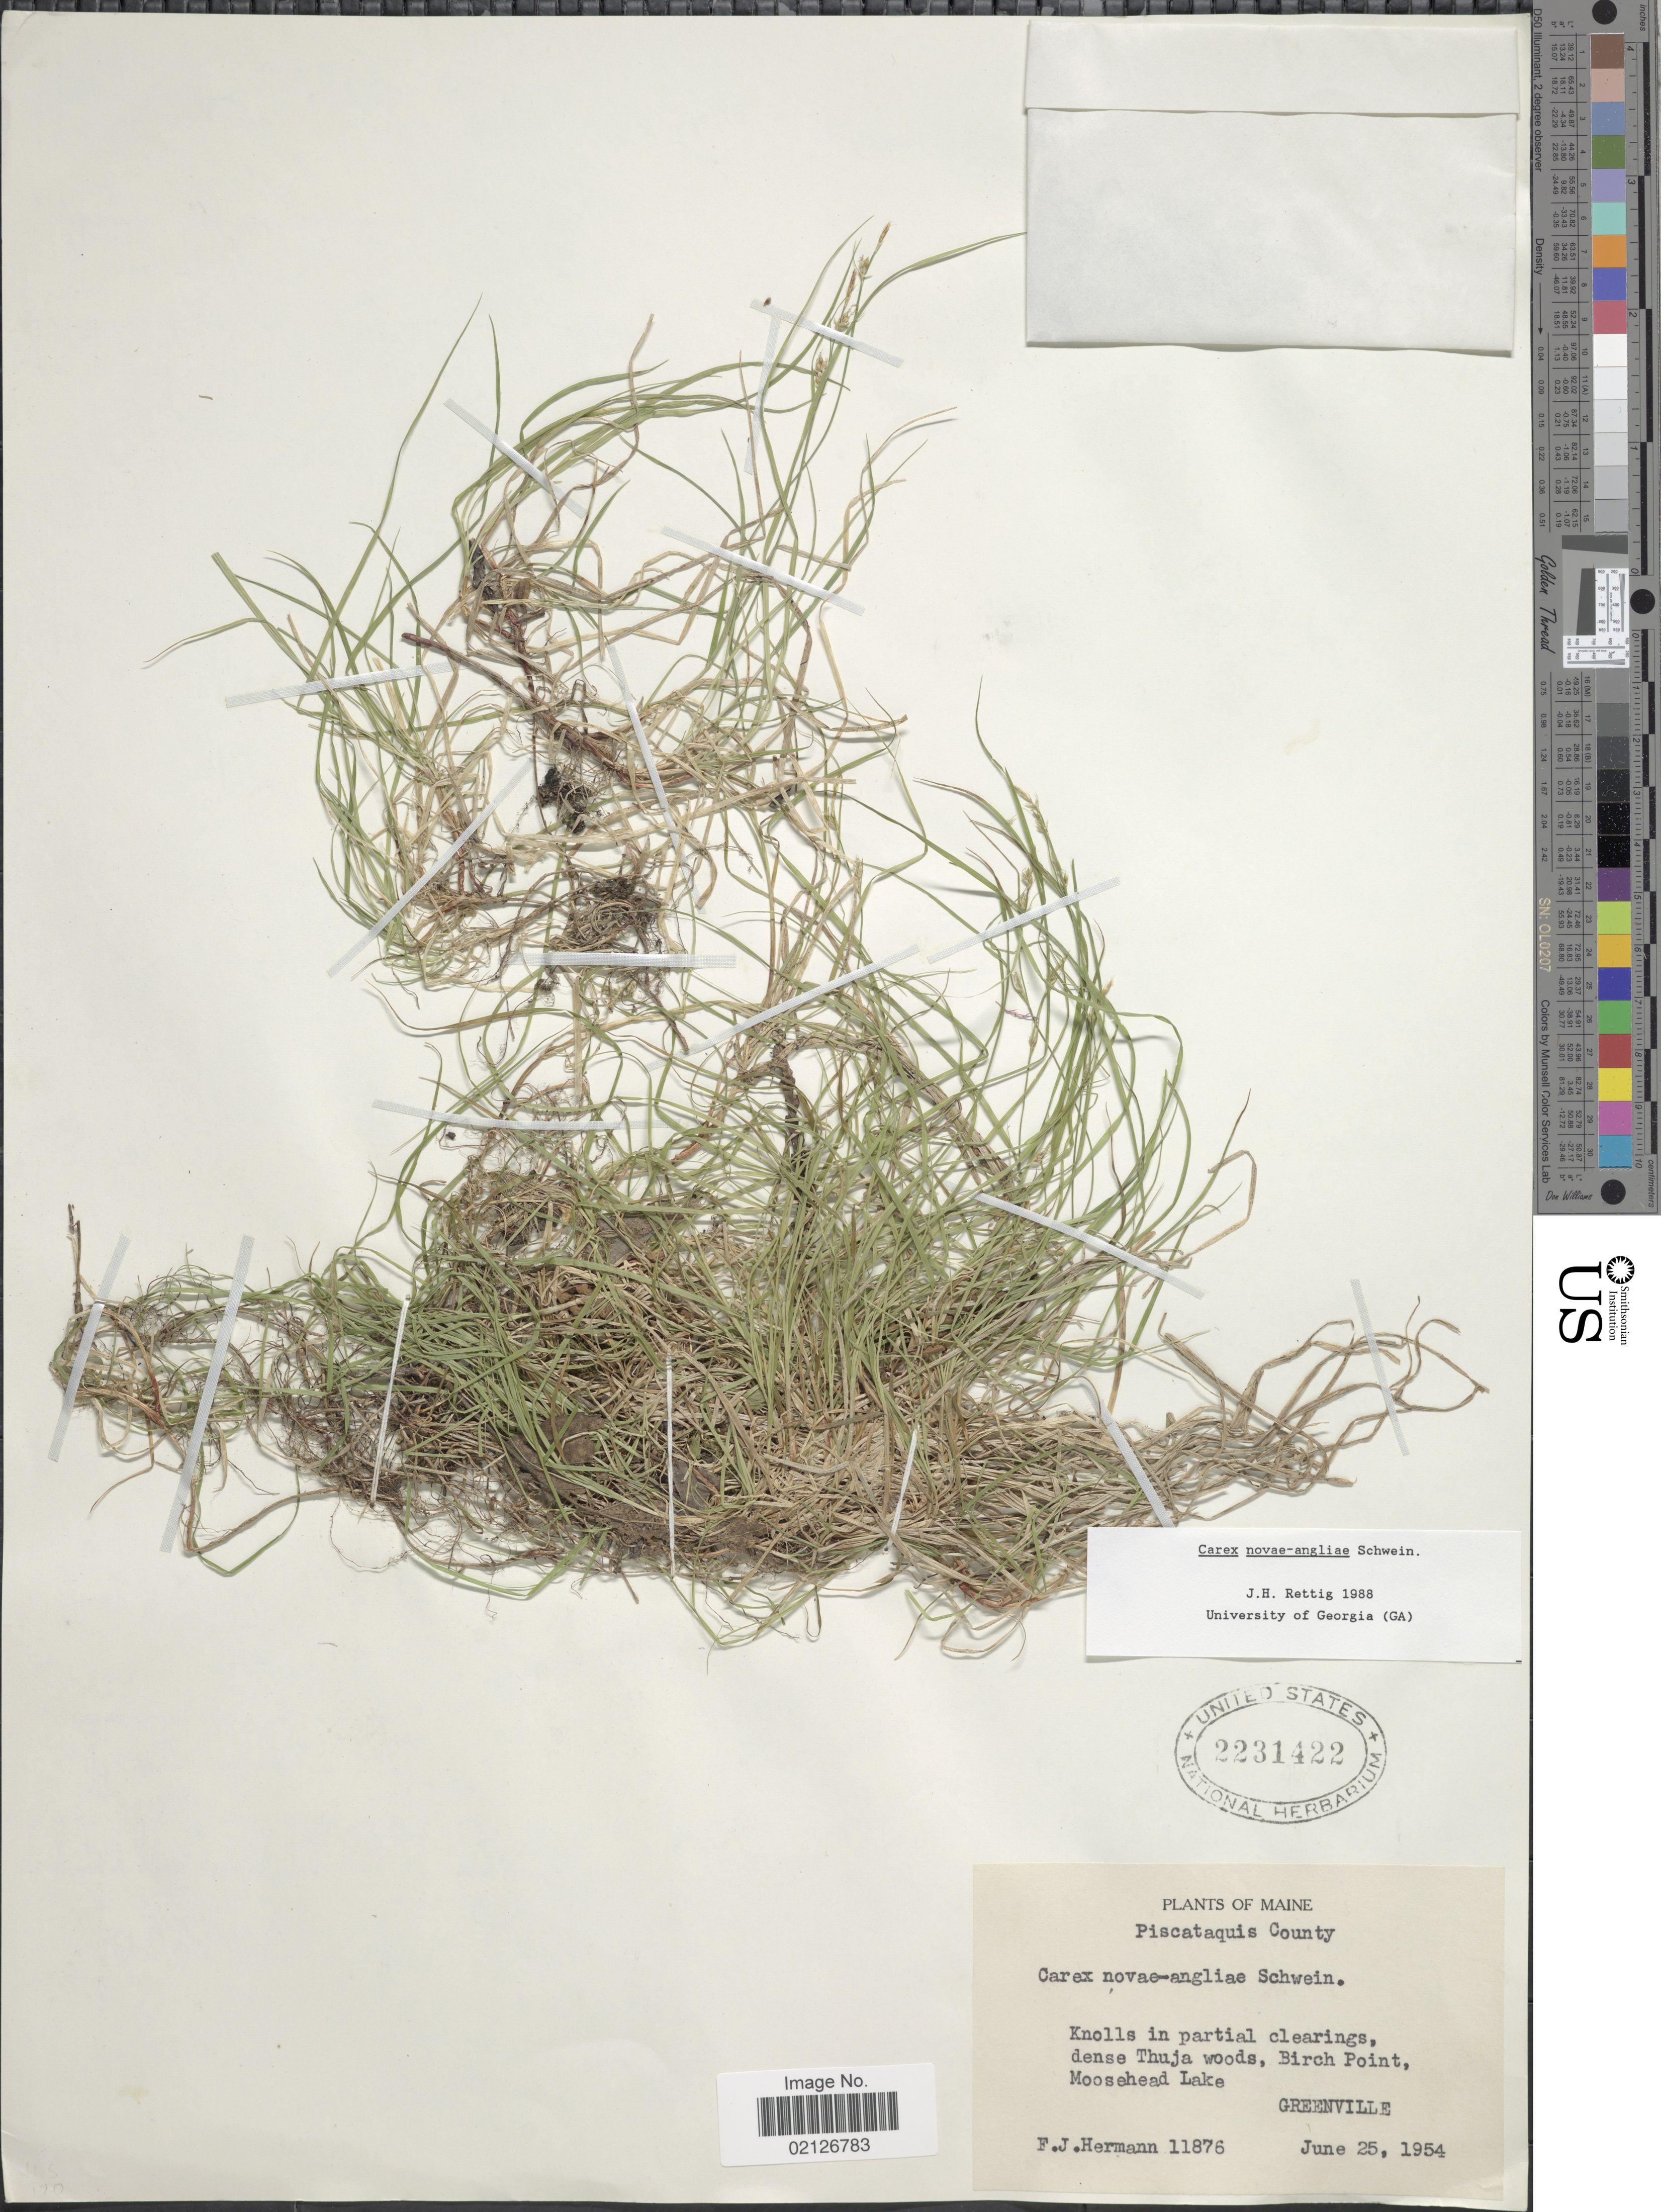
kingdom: Plantae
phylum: Tracheophyta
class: Liliopsida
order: Poales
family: Cyperaceae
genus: Carex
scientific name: Carex novae-angliae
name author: Schwein.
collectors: F. J. Hermann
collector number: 11876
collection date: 1954-06-25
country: United States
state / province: Maine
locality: Picataquis County, knolls in partial clearings, dense Thuja wodos, Birch Point, Moosehead Lake, Greenville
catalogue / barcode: US 2231422